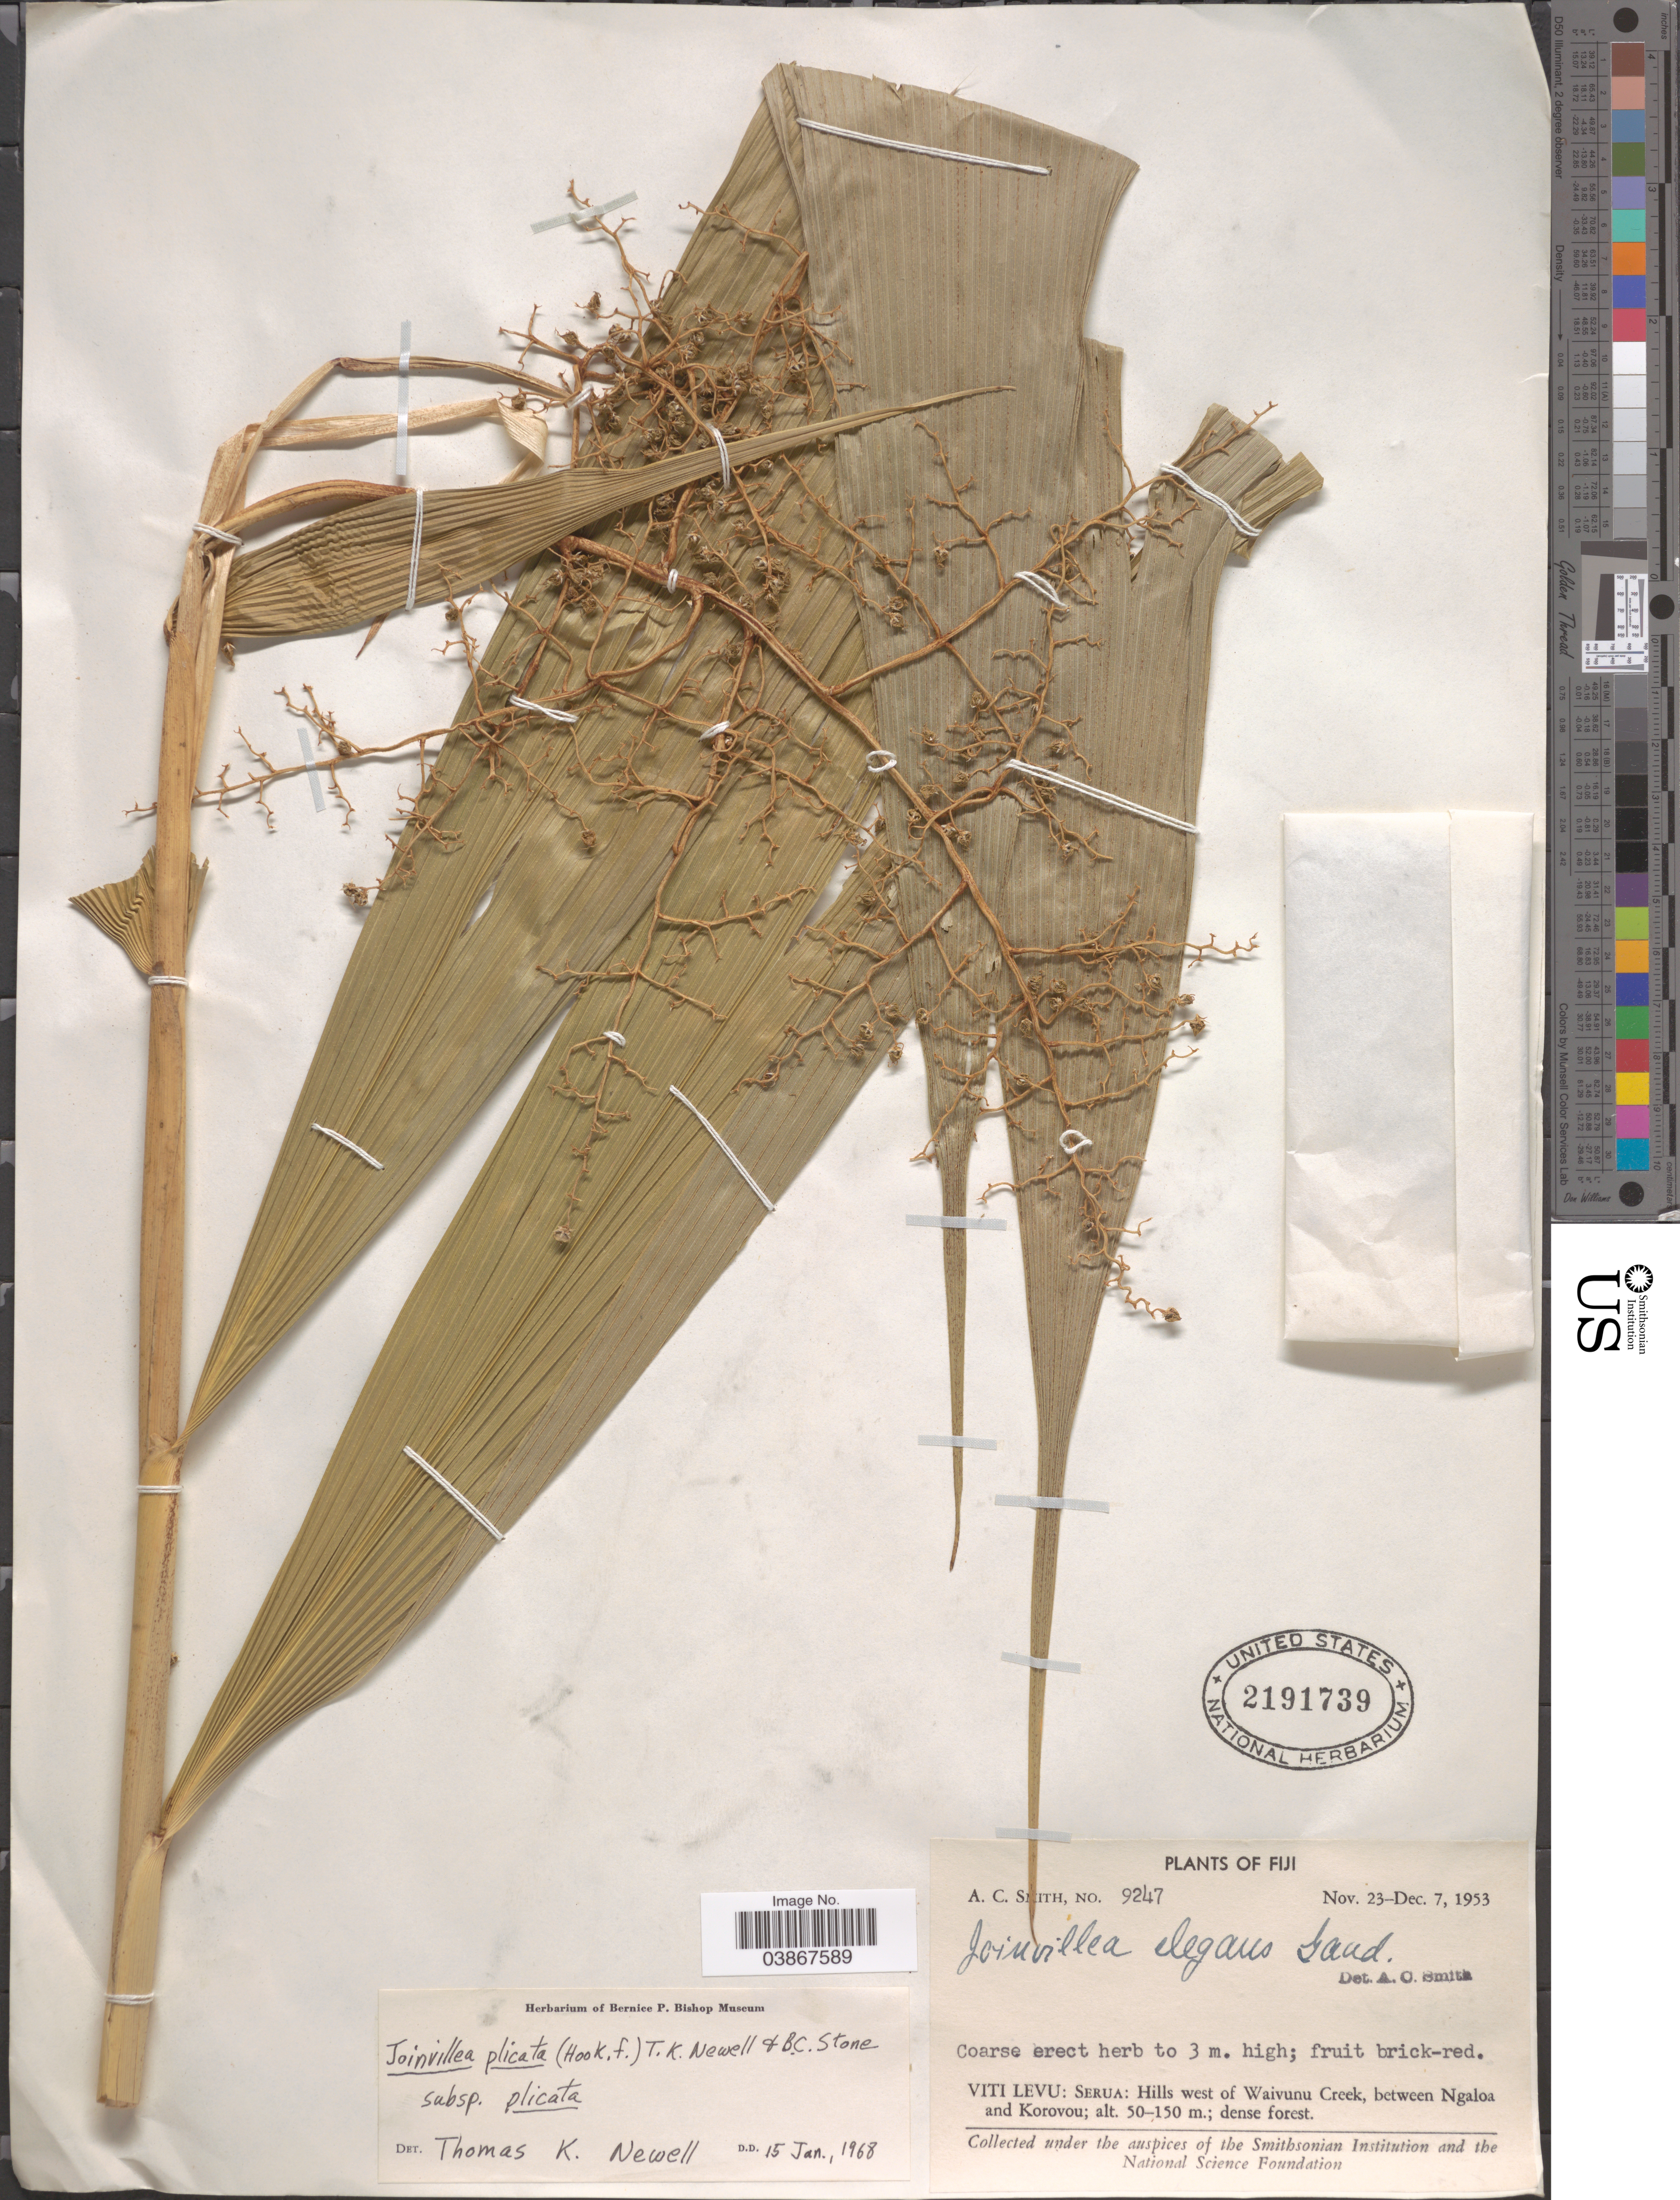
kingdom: Plantae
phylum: Tracheophyta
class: Liliopsida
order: Poales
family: Joinvilleaceae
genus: Joinvillea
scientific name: Joinvillea plicata subsp. plicata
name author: (Hook. f.) Newell & B.C. Stone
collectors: A. C. Smith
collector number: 9247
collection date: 1953-11-23/1953-12-07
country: Fiji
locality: Viti Levu: Serua: Hills west of Waivunu Creek, between Ngaloa and Korovou.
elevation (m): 50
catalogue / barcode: US 2191739